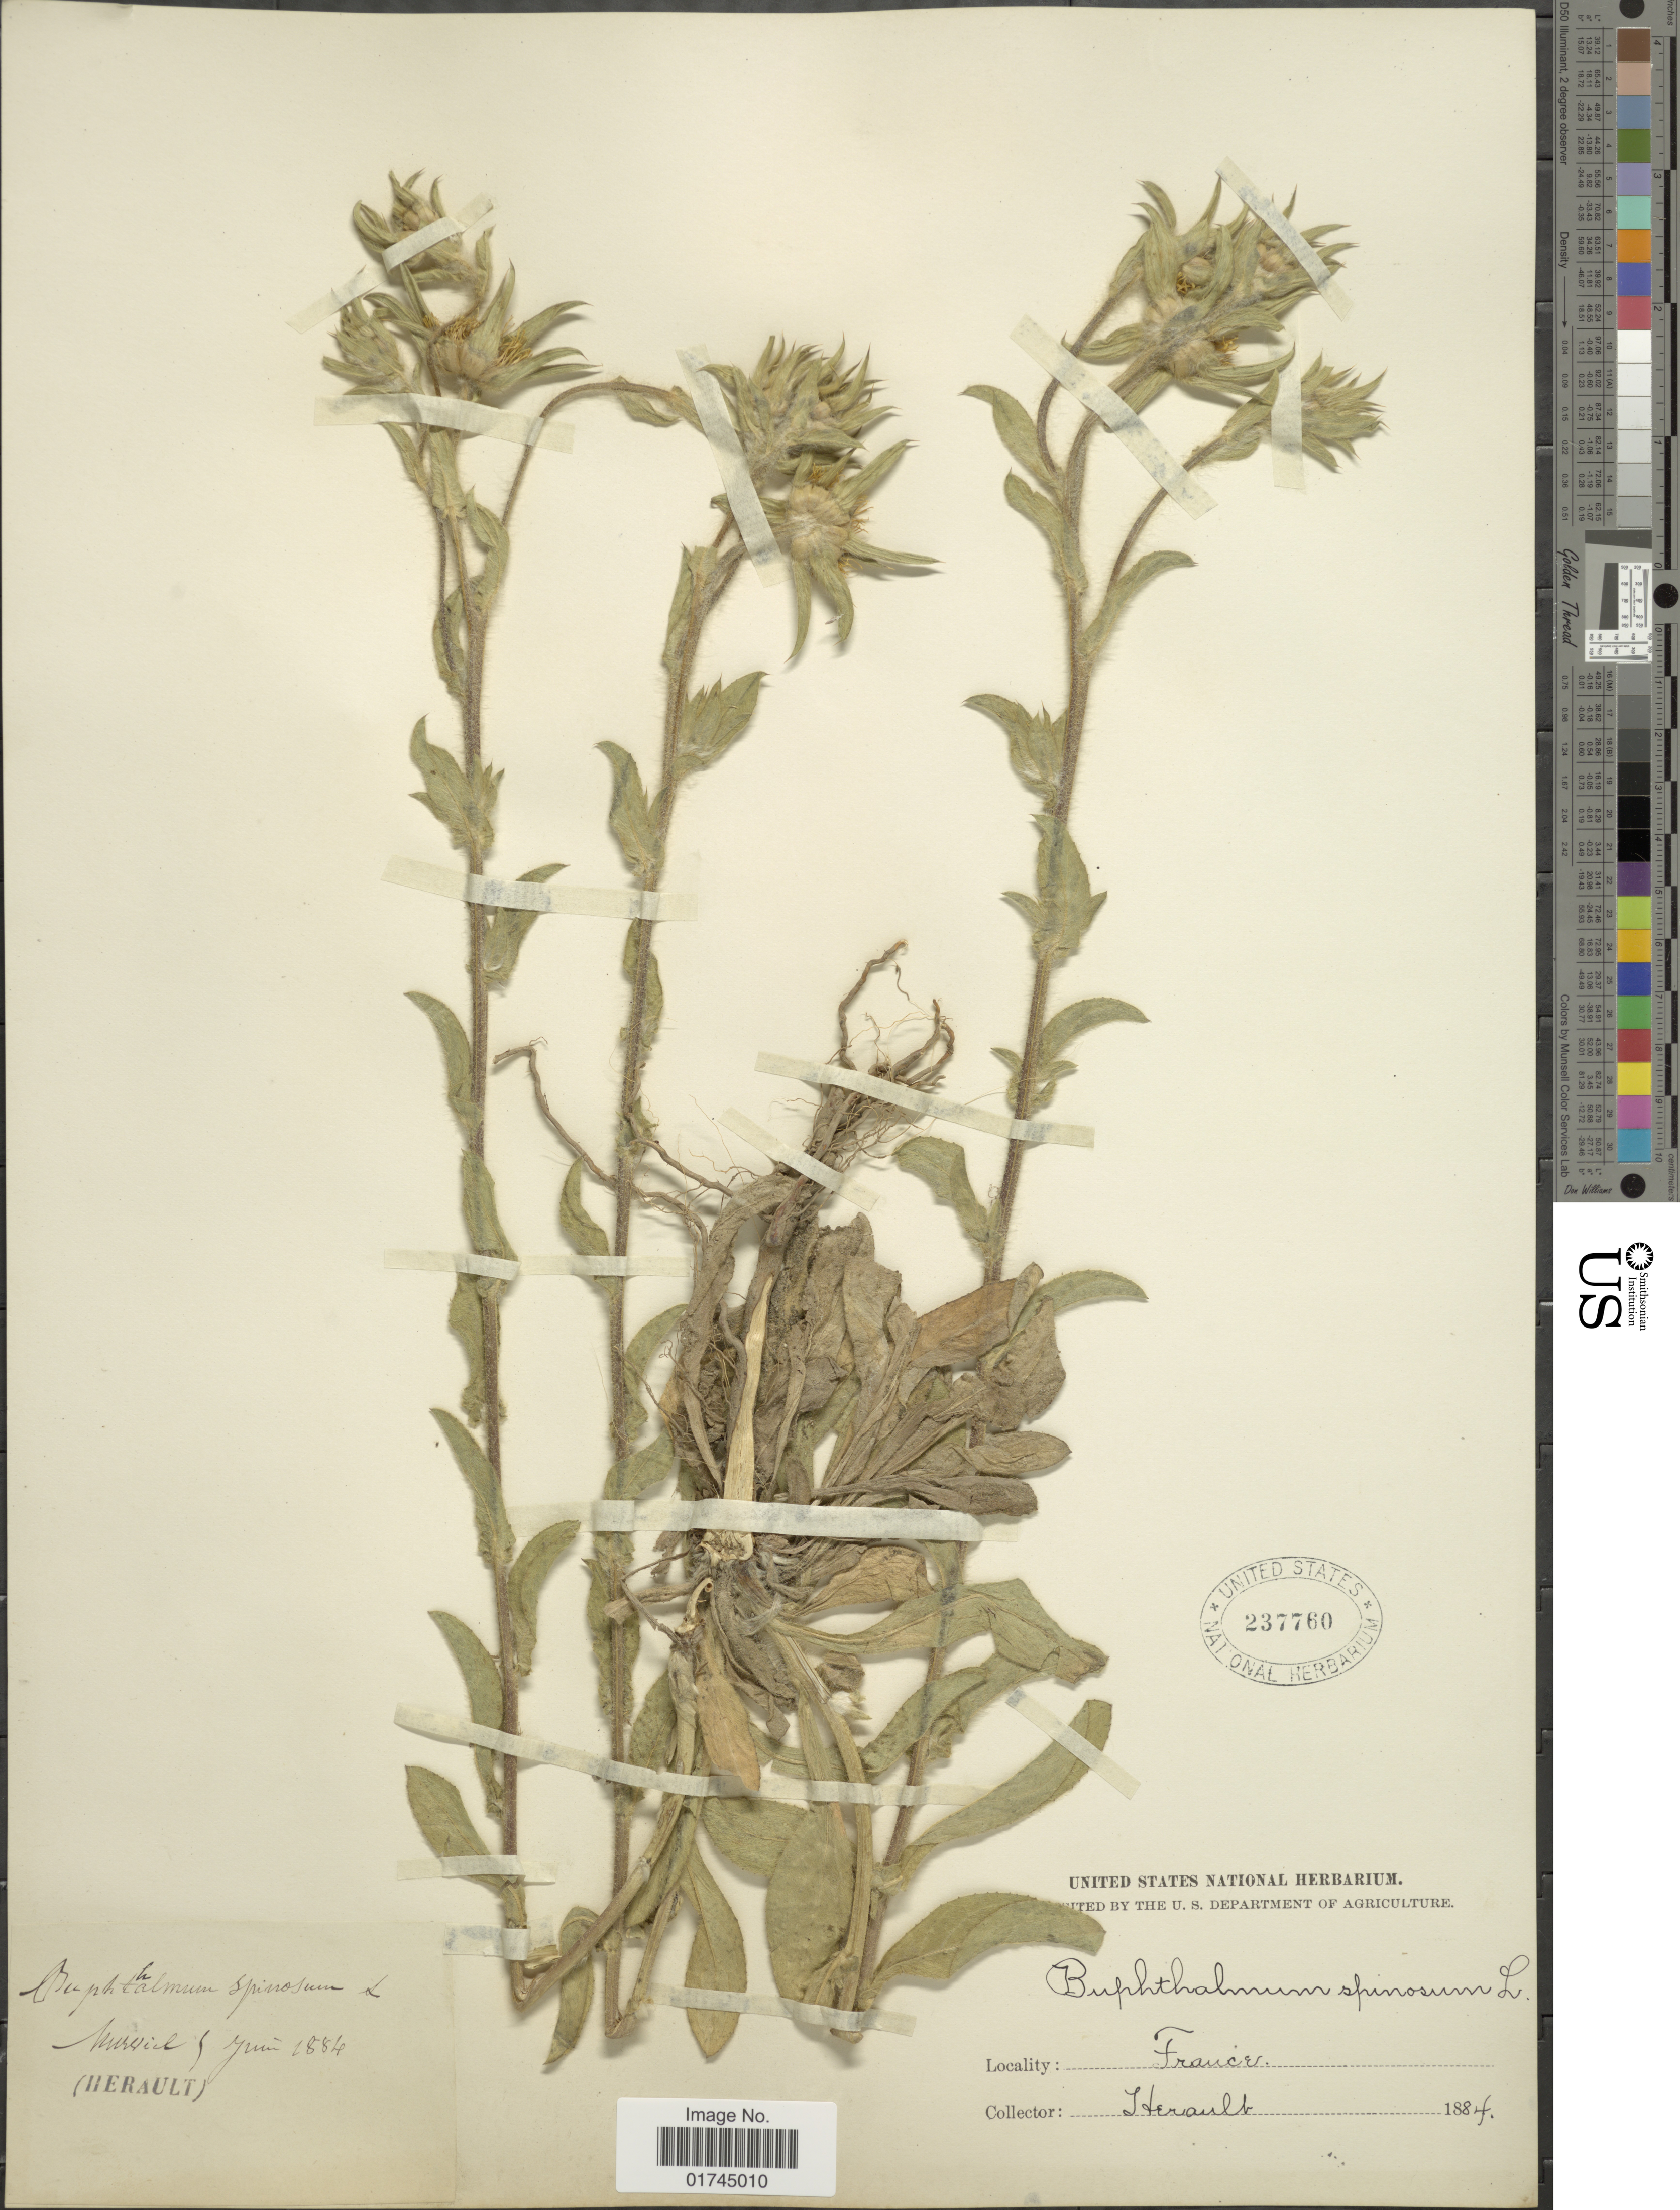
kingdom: Plantae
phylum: Tracheophyta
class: Magnoliopsida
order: Asterales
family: Asteraceae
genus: Buphthalmum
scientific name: Buphthalmum spinosum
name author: L.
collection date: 1884-06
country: France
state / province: Occitanie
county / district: Hérault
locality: France.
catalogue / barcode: US 237760